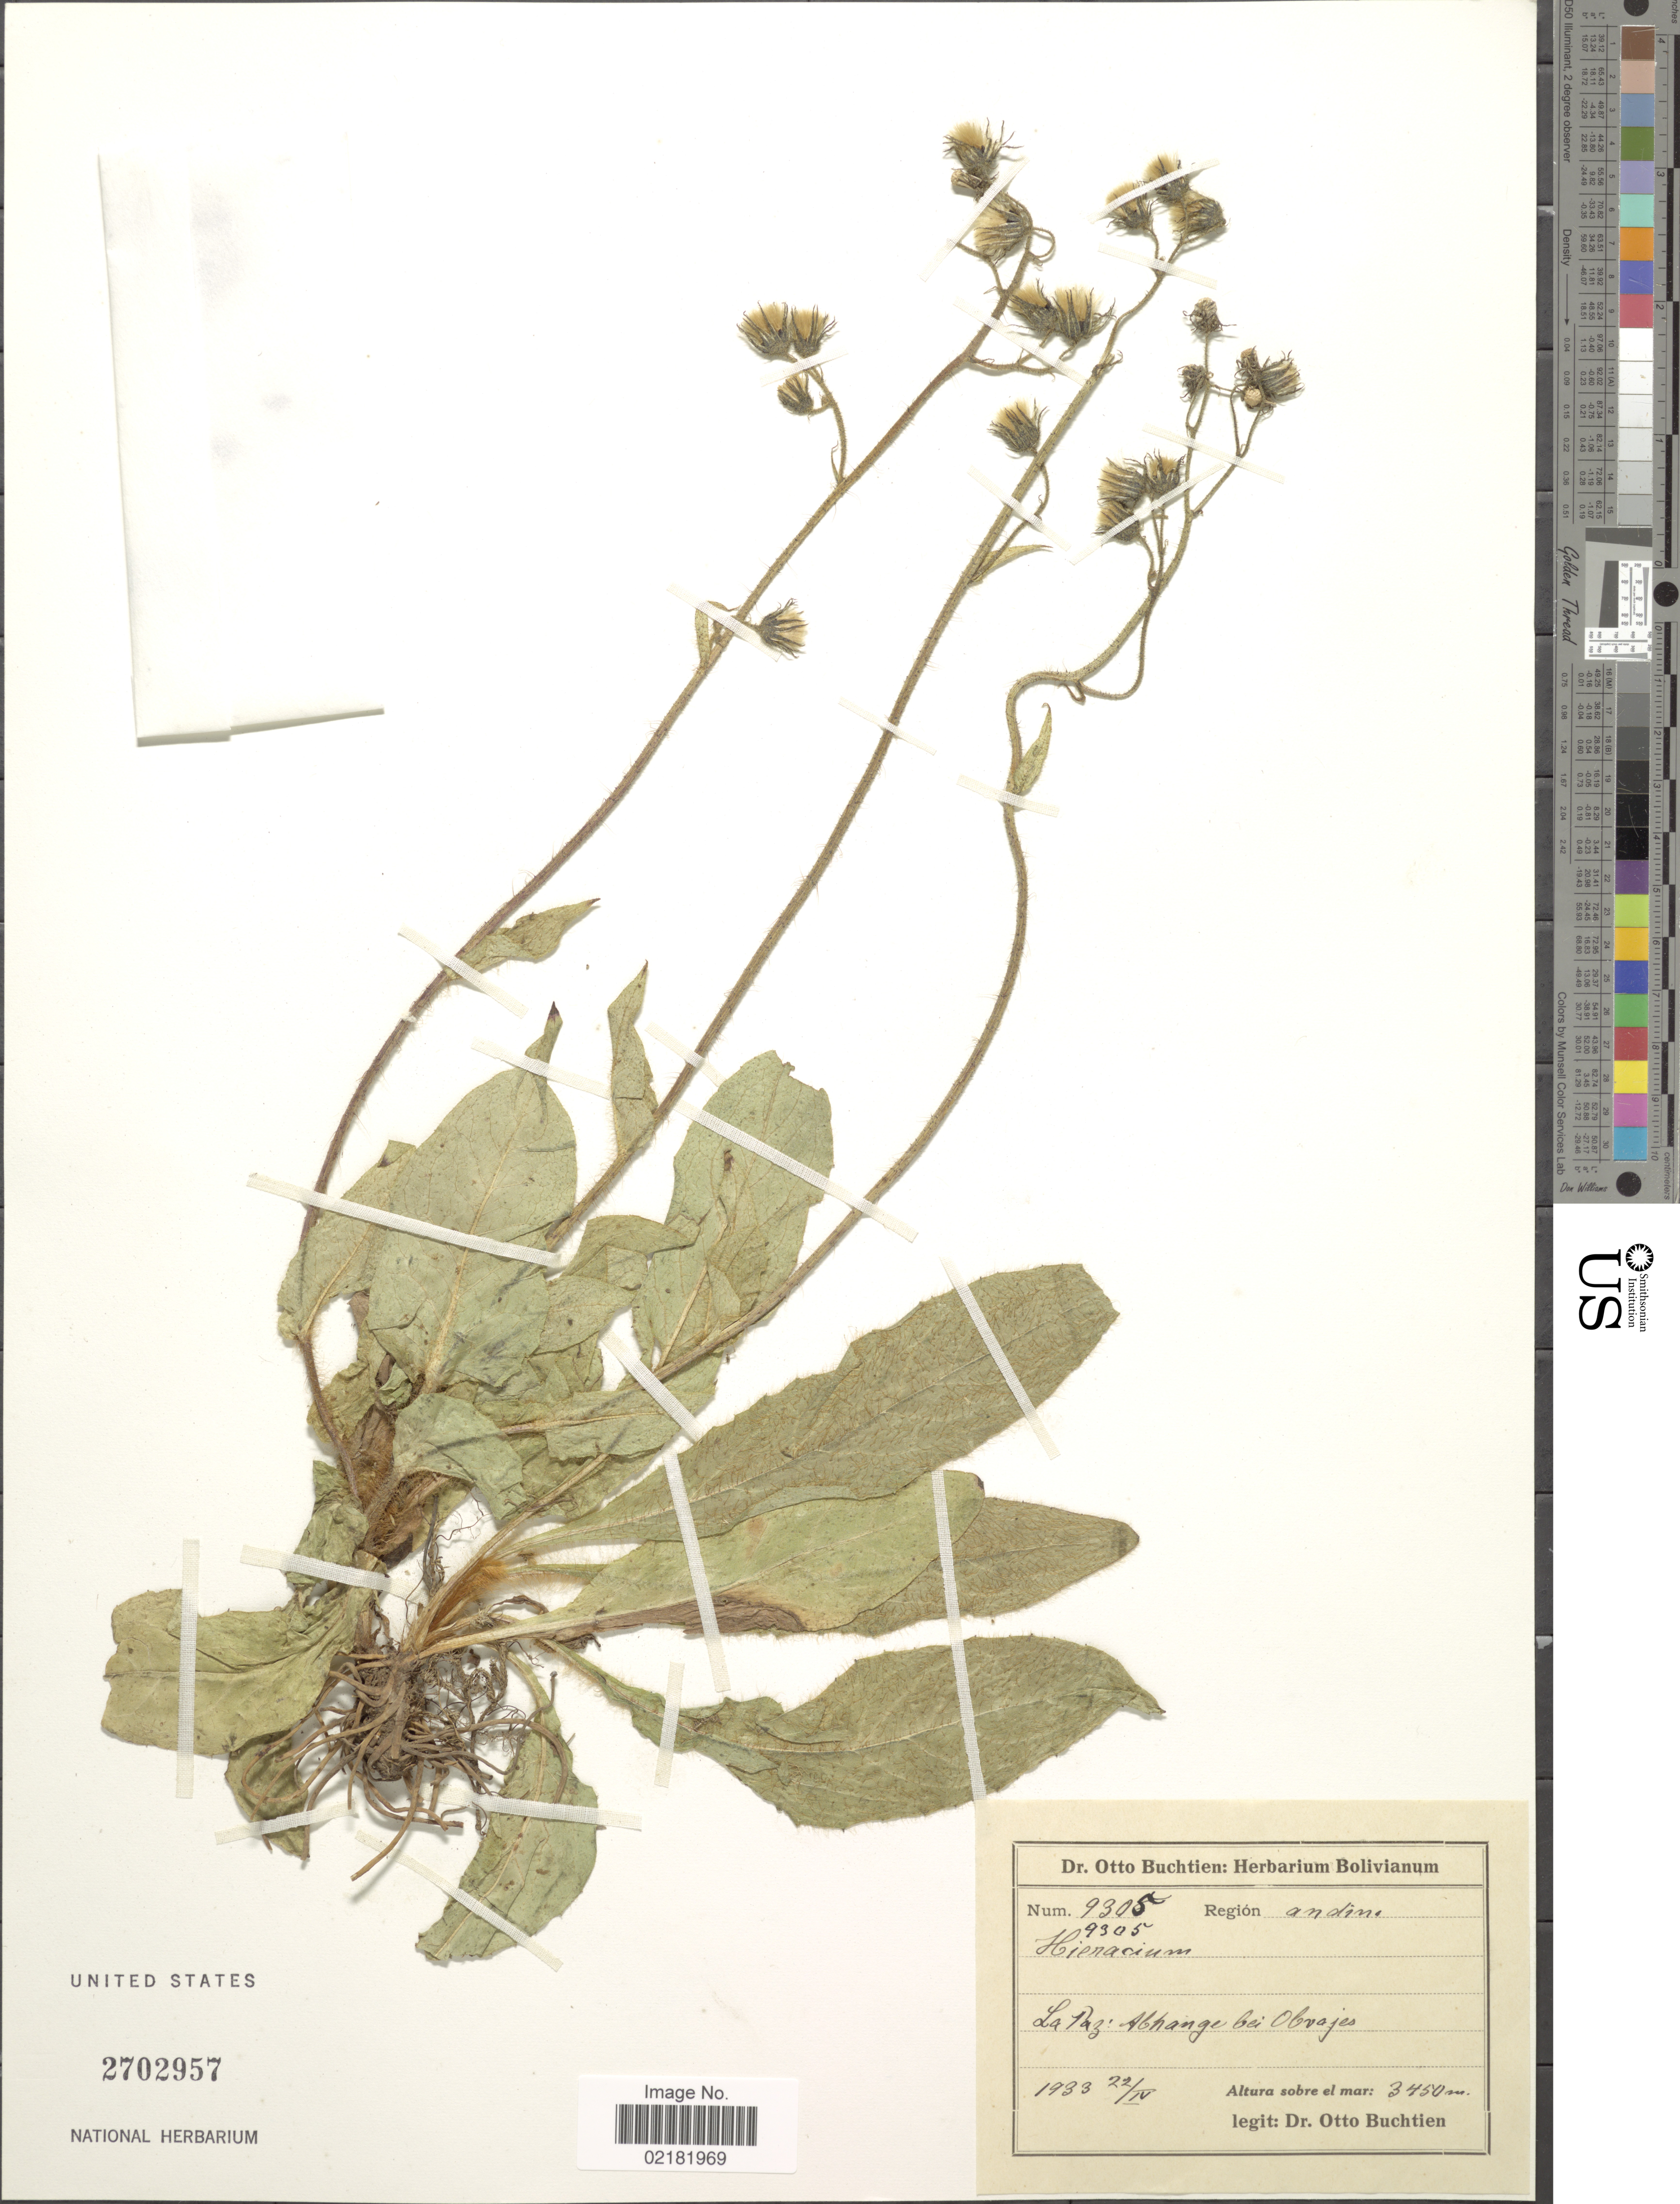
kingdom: Plantae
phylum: Tracheophyta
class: Magnoliopsida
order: Asterales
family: Asteraceae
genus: Hieracium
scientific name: Hieracium repandulare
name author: Druce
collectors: O. Buchtien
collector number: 9305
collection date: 1933-04-22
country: Bolivia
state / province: La Paz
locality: Slopes at Obrajes , region andine.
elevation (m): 3450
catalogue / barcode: US 2702957